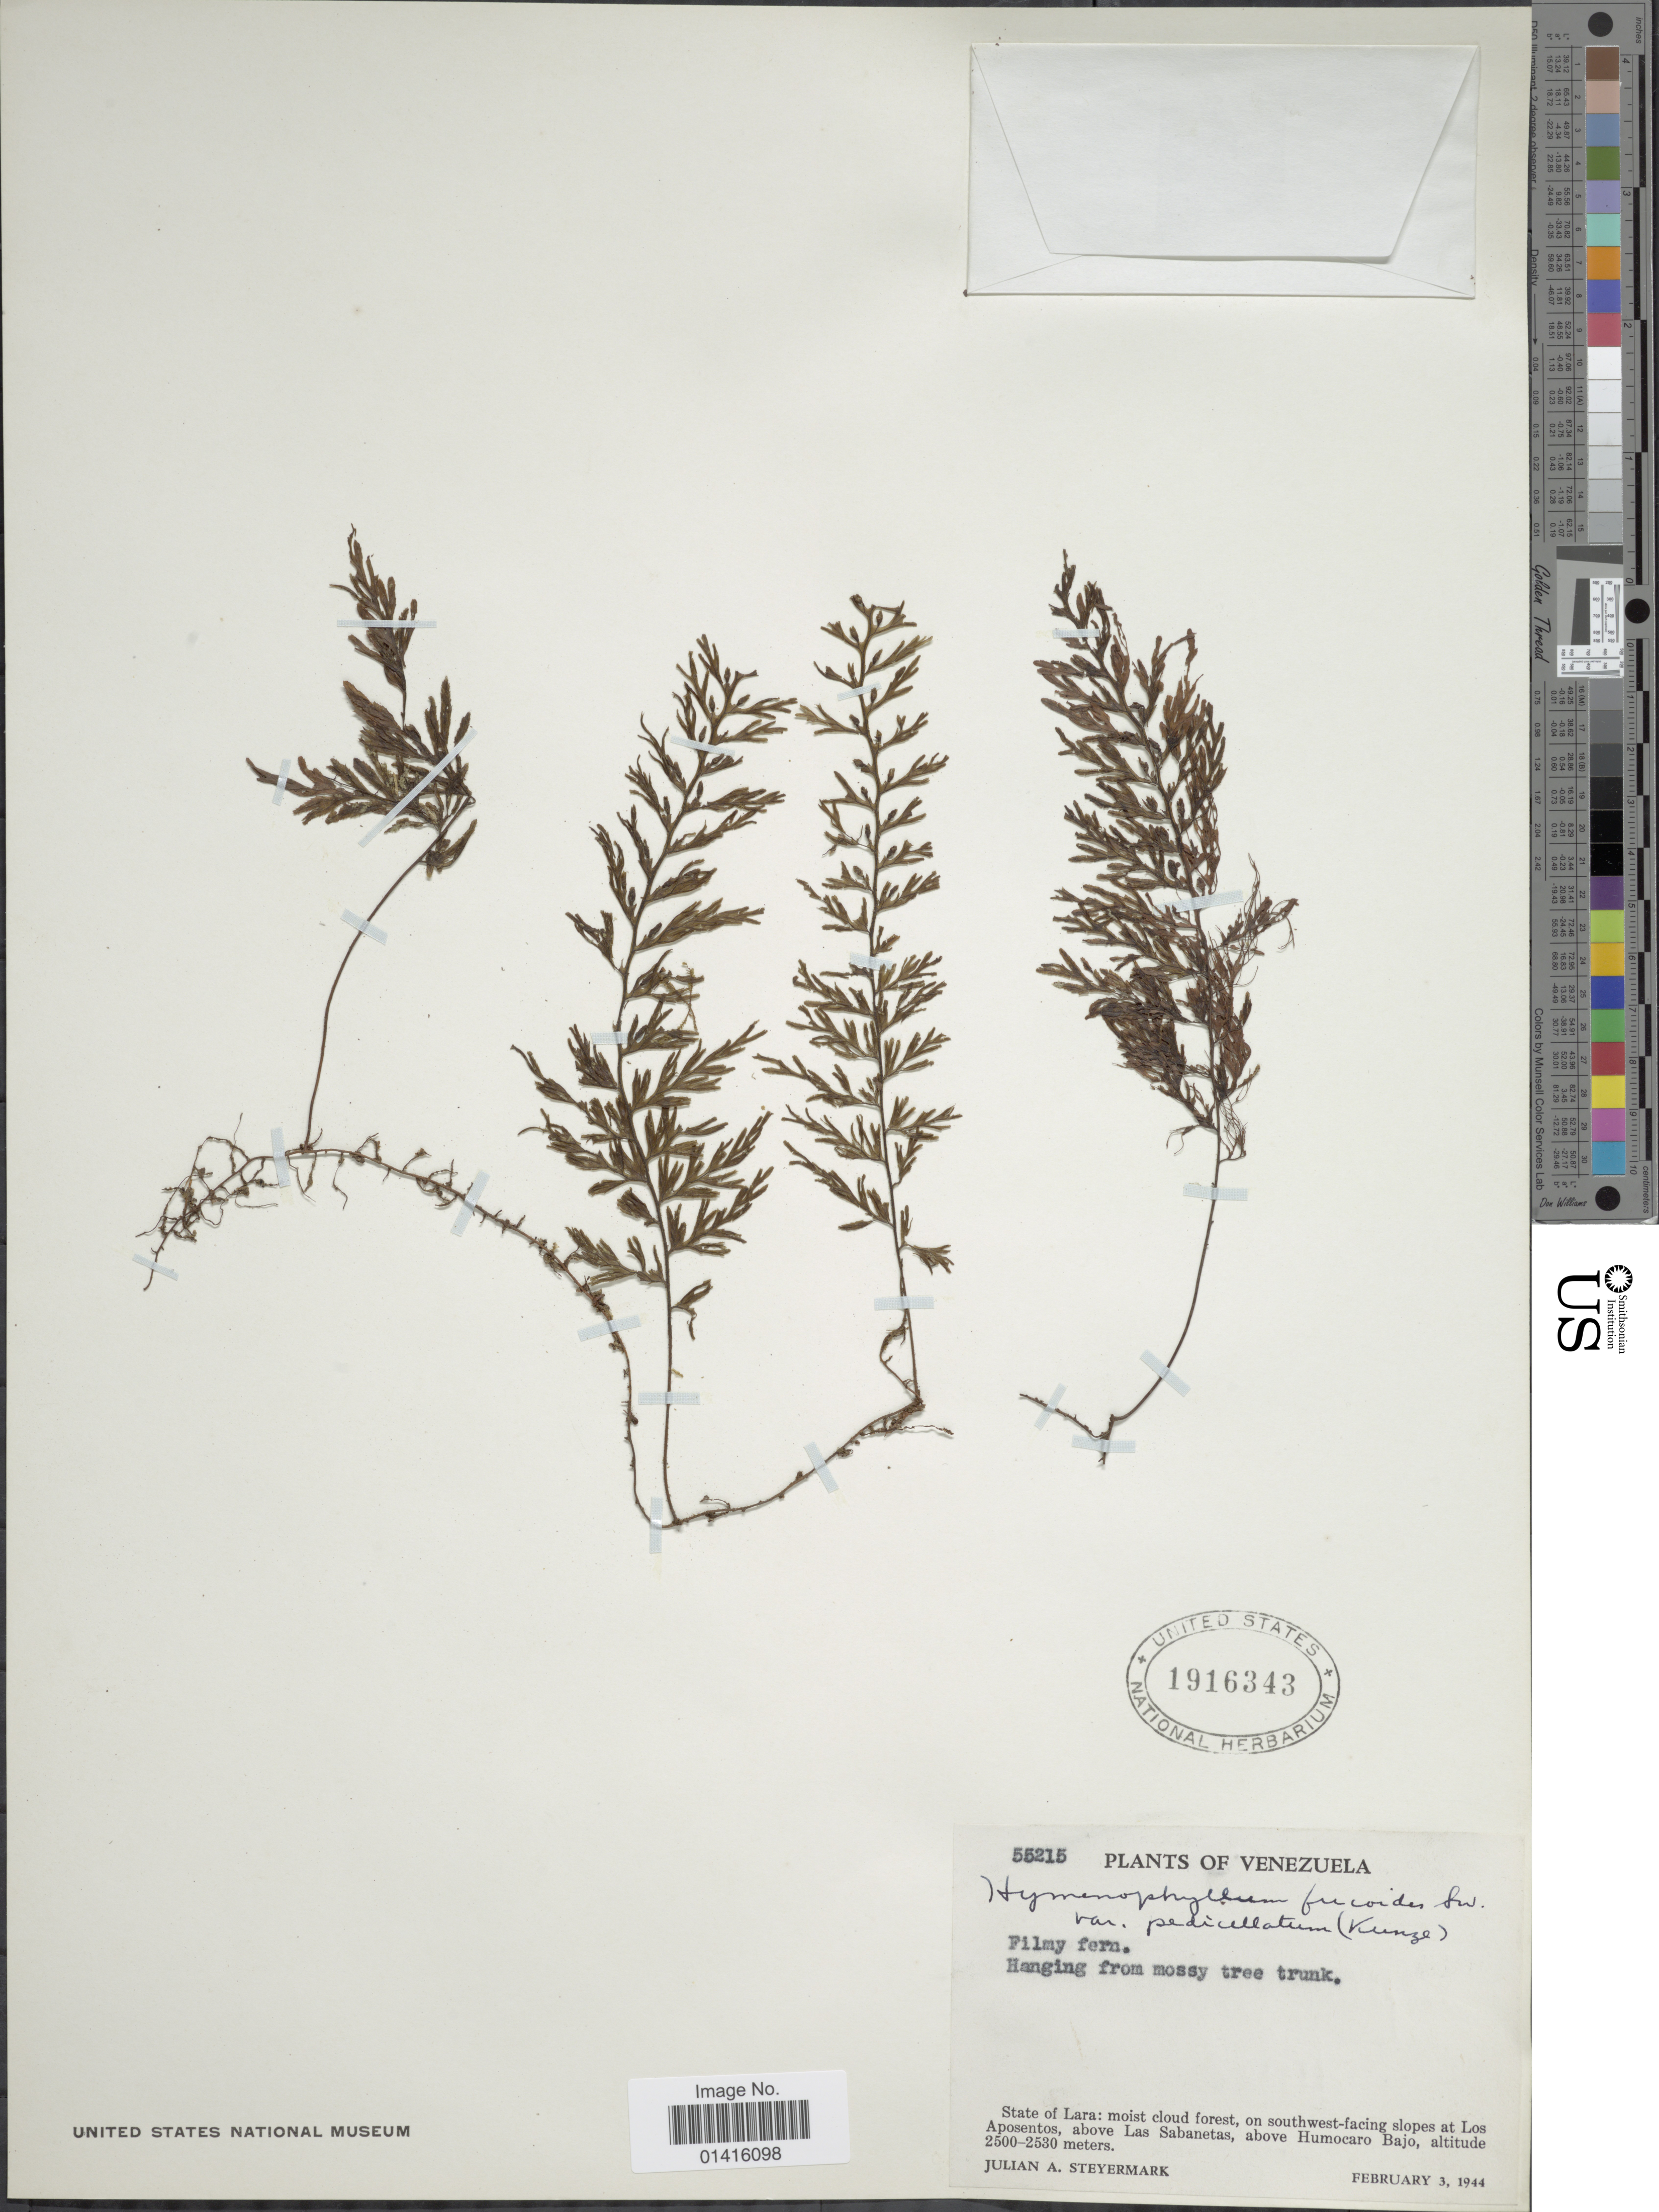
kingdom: Plantae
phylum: Tracheophyta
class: Polypodiopsida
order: Hymenophyllales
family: Hymenophyllaceae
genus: Hymenophyllum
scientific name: Hymenophyllum fucoides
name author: (Sw.) Sw.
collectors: J. Steyermark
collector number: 55215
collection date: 1944-02-03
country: Venezuela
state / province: Lara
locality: State of Lara: moist cloud forest, on southwest-facing slopes at Los Aposentos, above Las Sabanetas, above Humocaro Bajo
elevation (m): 2500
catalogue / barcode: US 1916343